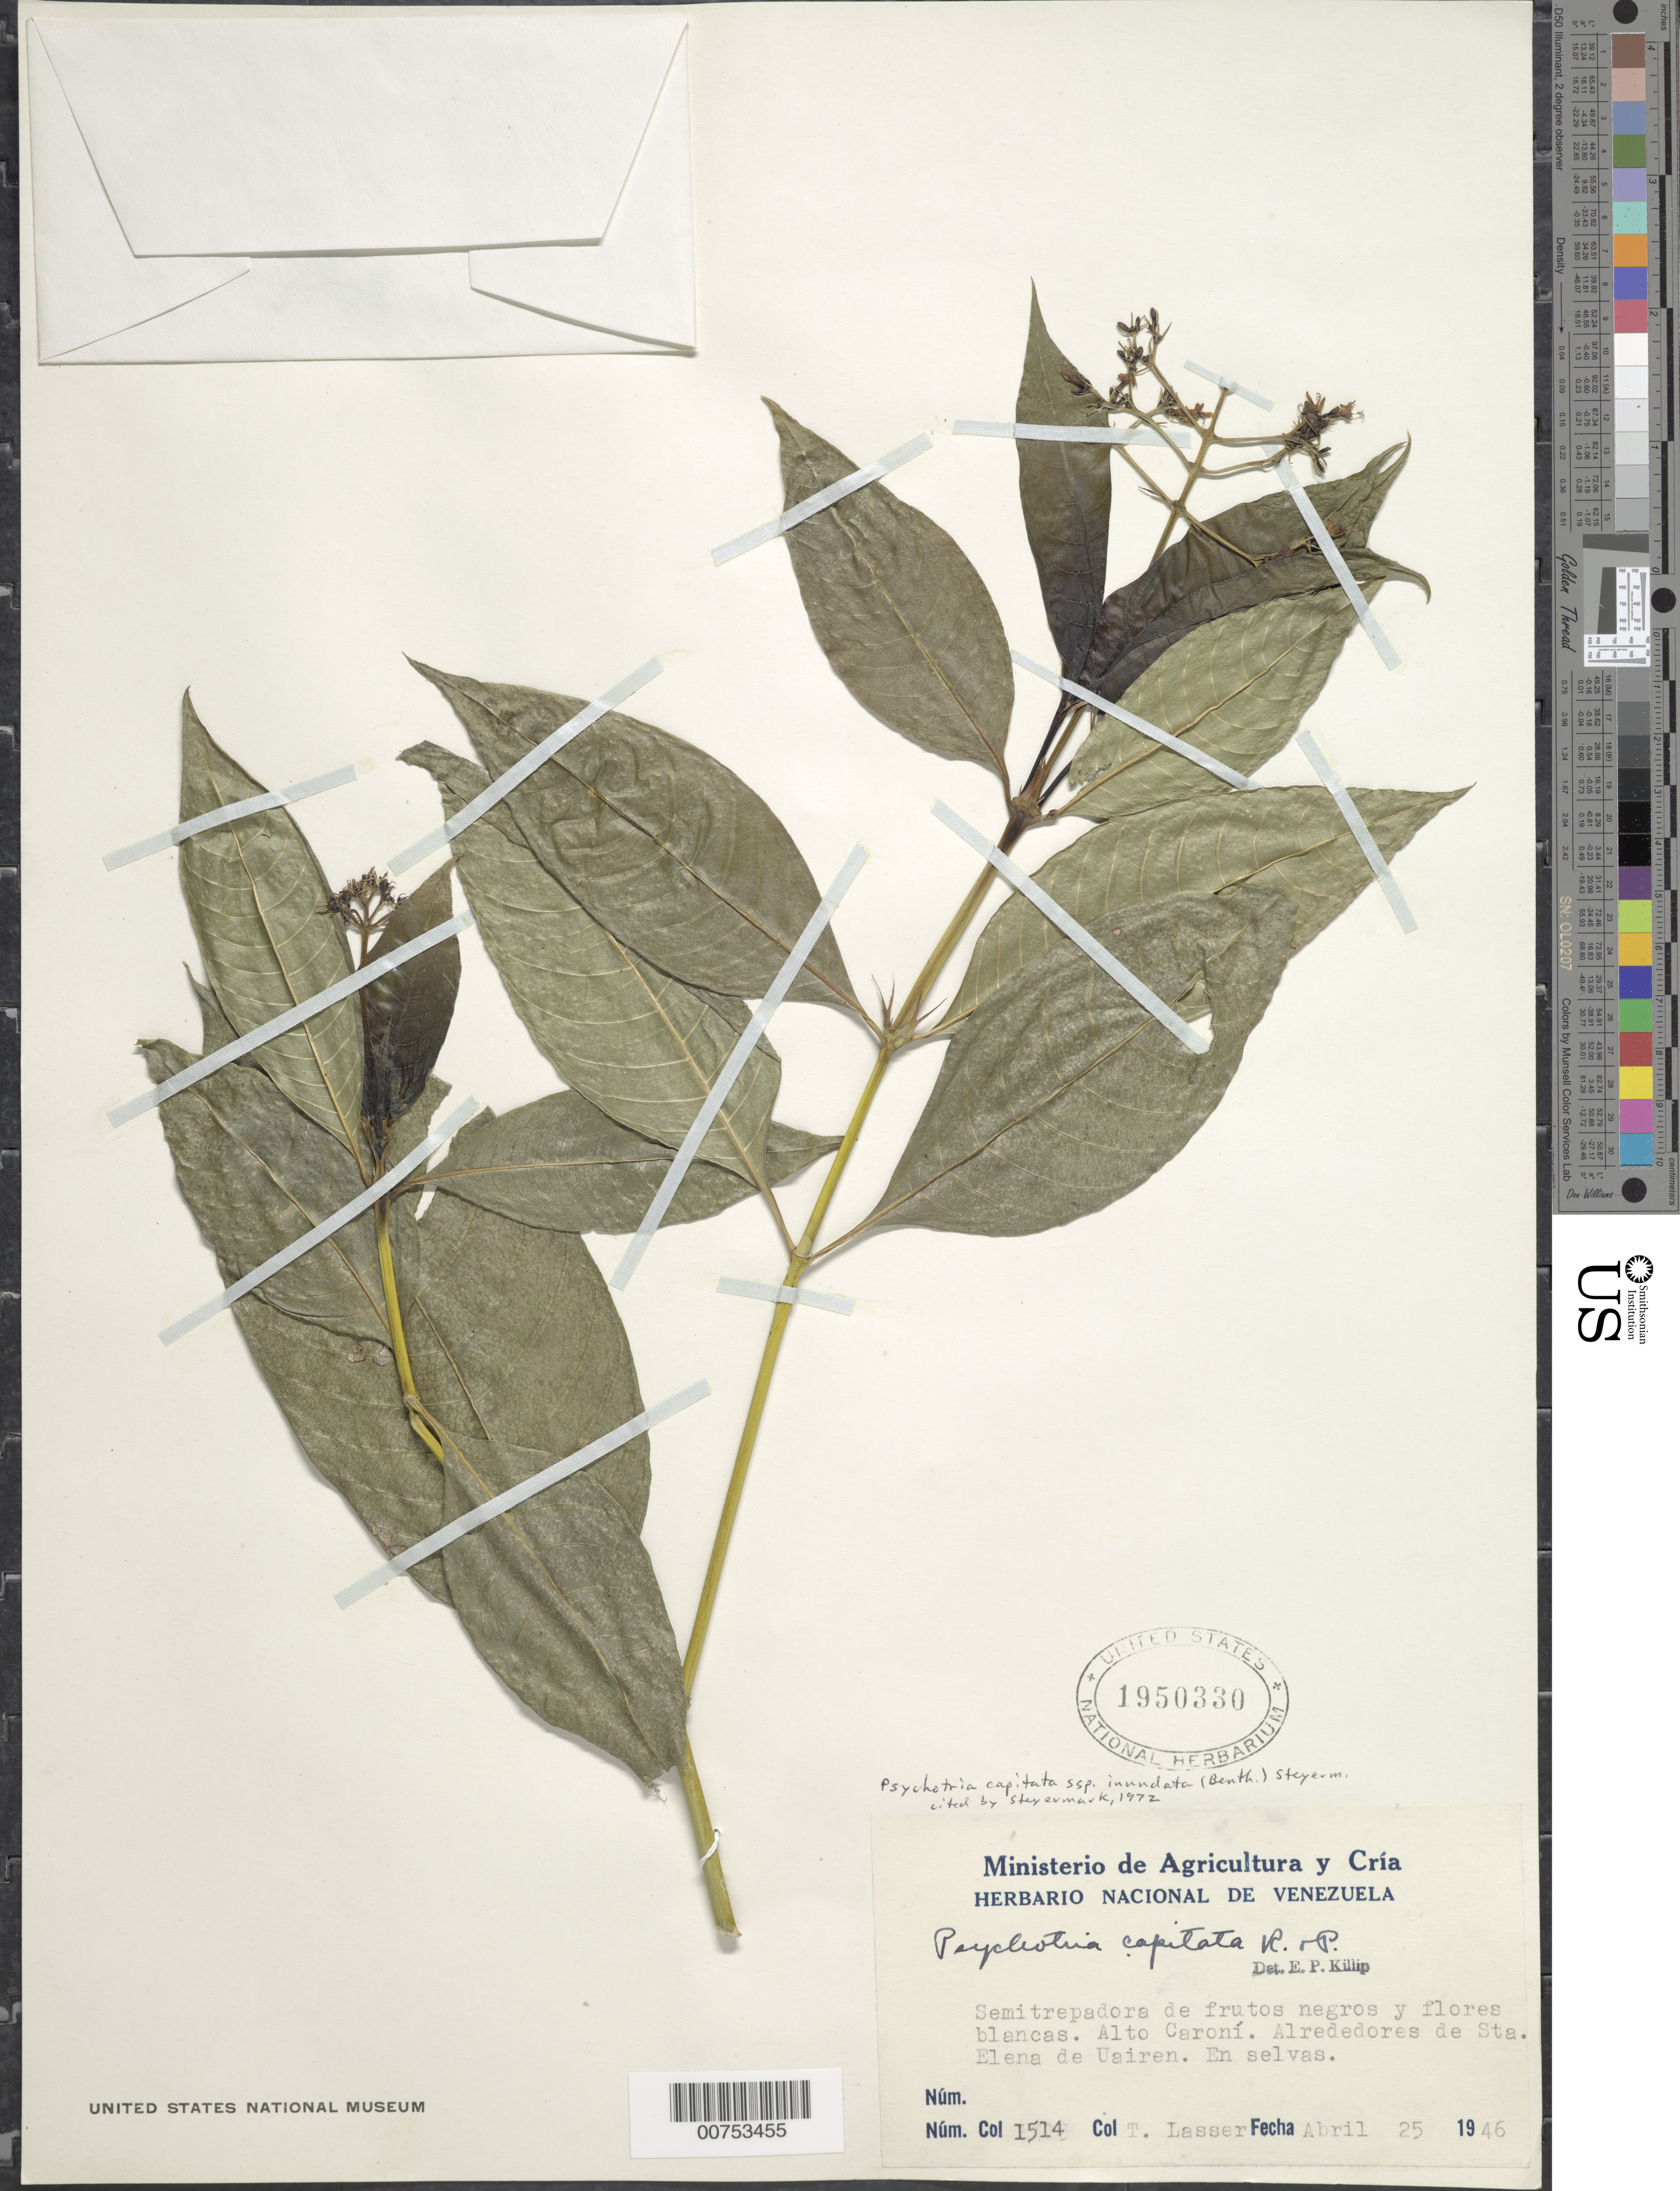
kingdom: Plantae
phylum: Tracheophyta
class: Magnoliopsida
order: Gentianales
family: Rubiaceae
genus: Psychotria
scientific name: Psychotria capitata var. inundata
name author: (Benth.) Steyerm.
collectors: T. Lasser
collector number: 1514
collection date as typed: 25-Apr-46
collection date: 1946-04-25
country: Venezuela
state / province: Bolívar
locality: Sta. Elena de Uairén, Alto Caroní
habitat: Selvas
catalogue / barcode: US 1950330